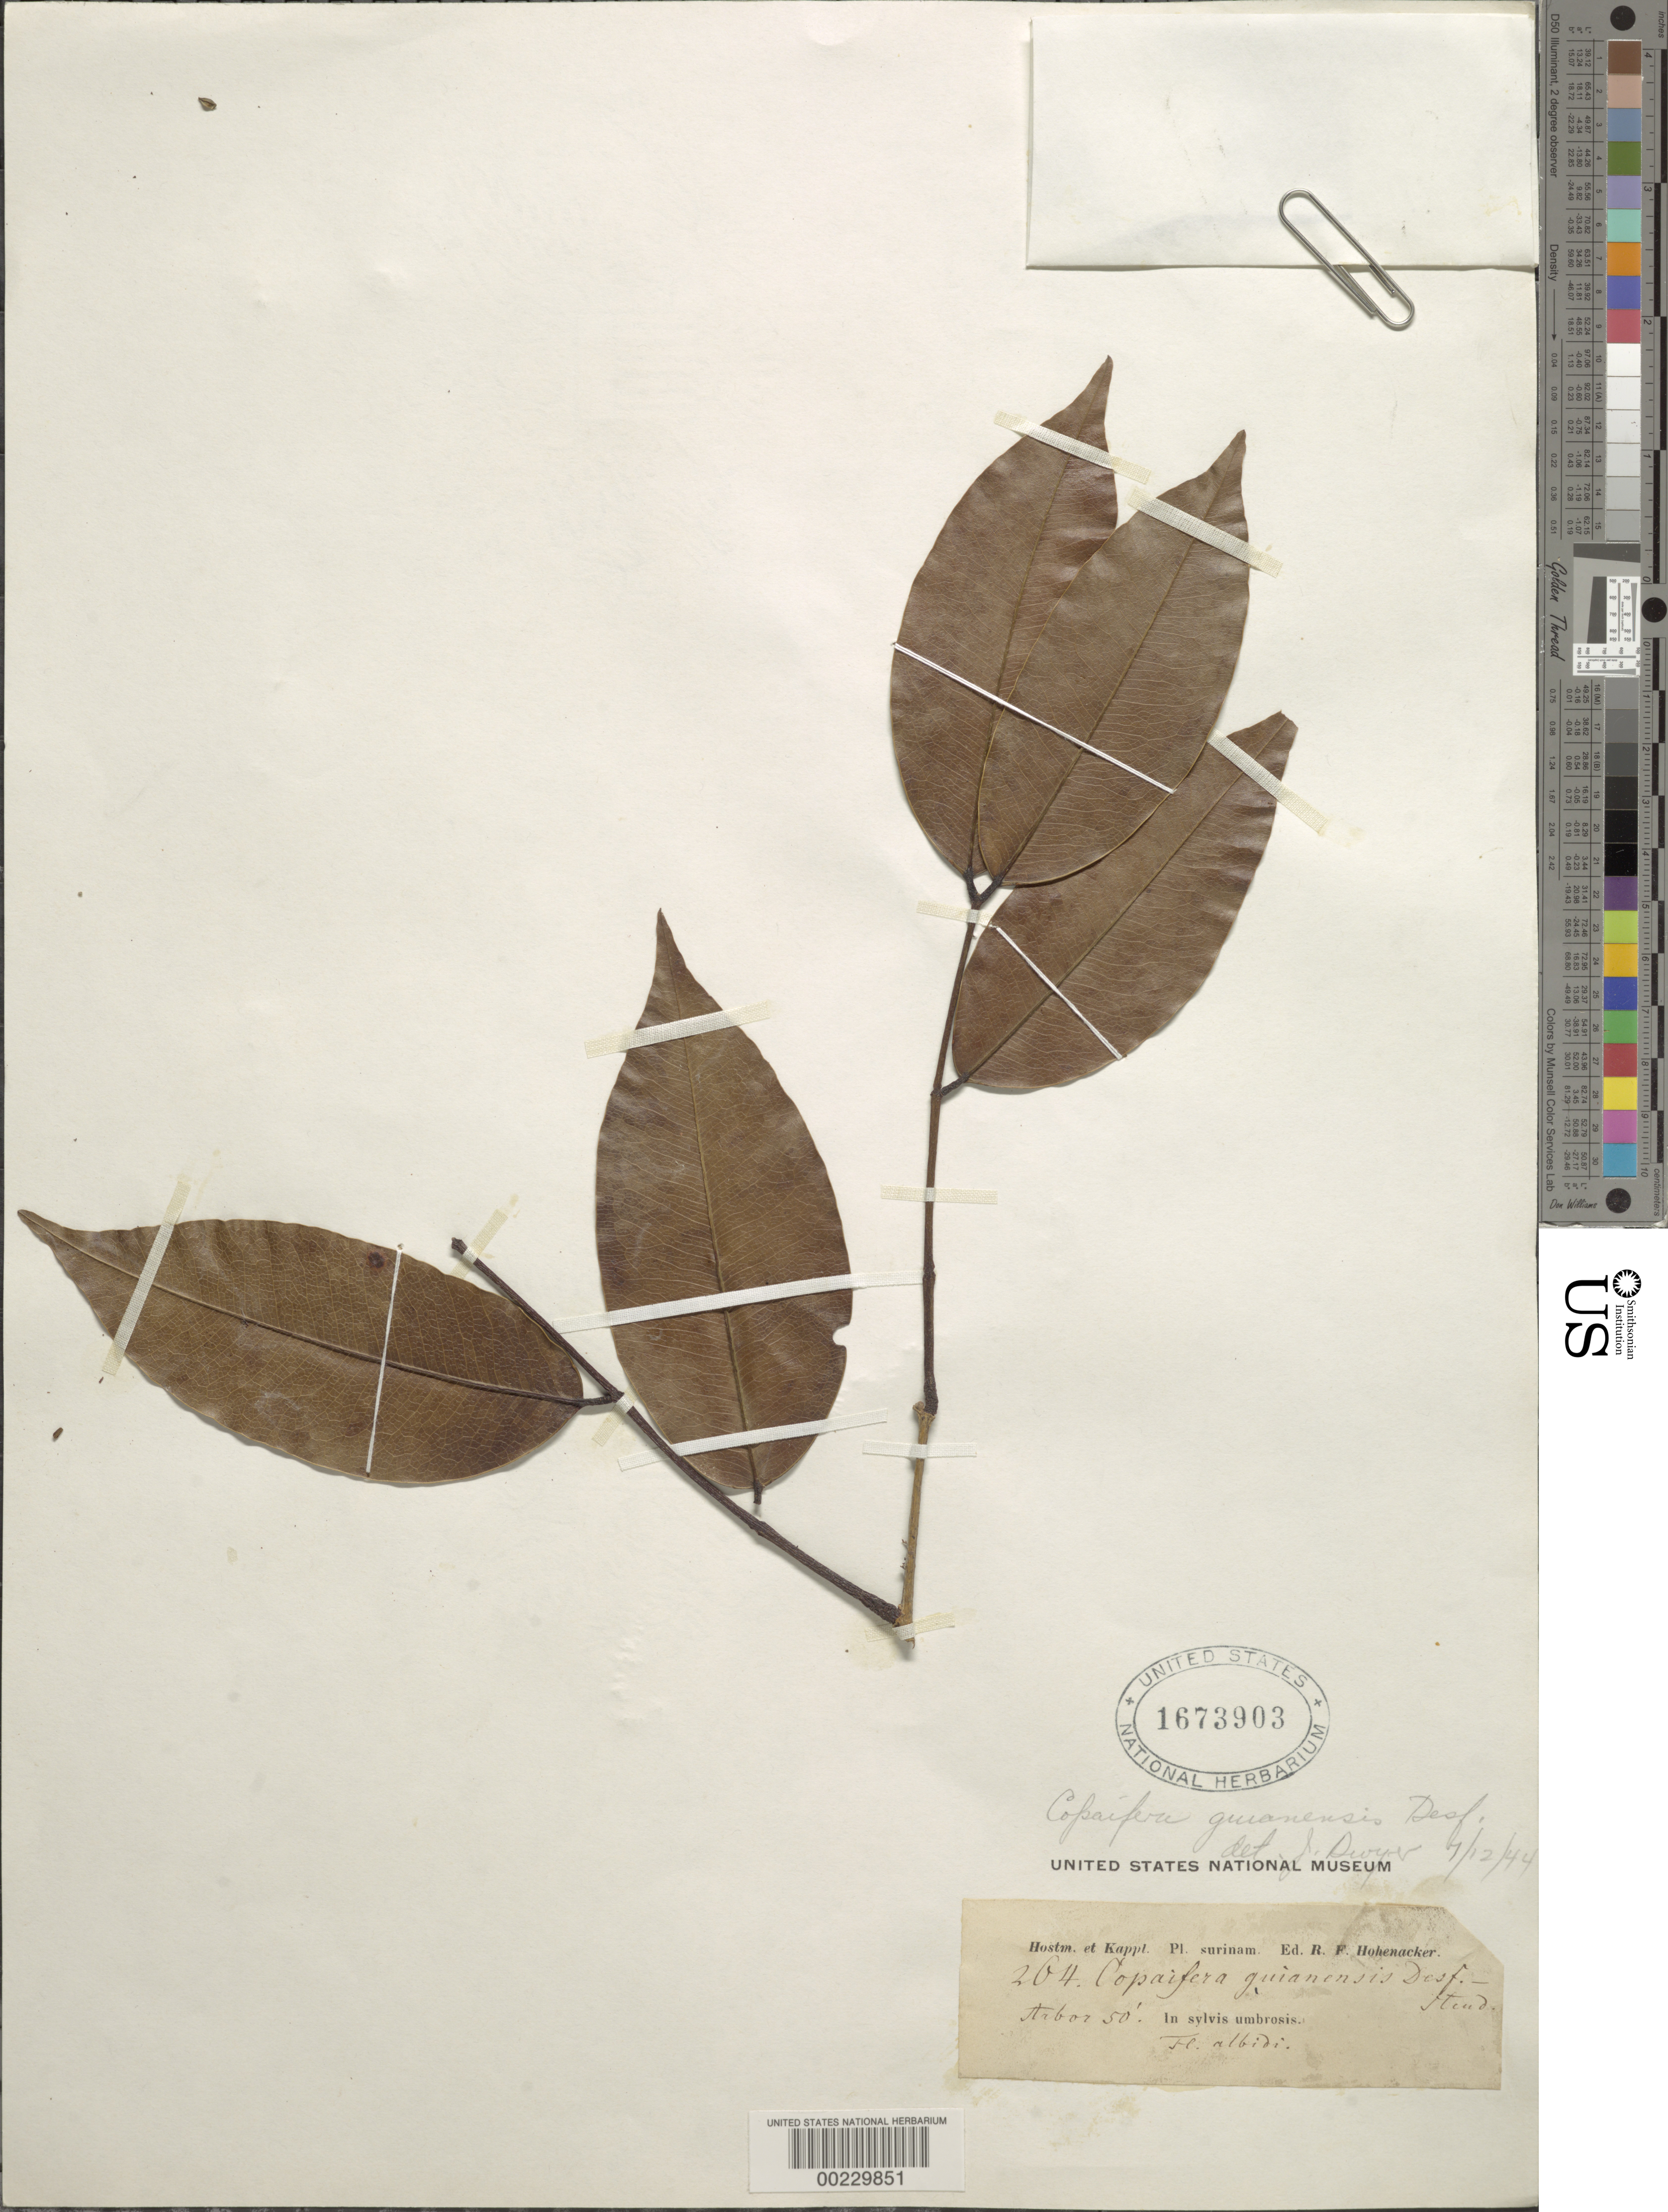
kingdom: Plantae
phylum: Tracheophyta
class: Magnoliopsida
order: Fabales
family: Fabaceae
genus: Copaifera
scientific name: Copaifera guyanensis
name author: Desf.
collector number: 204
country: Suriname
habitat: Shady woods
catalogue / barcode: US 1673903